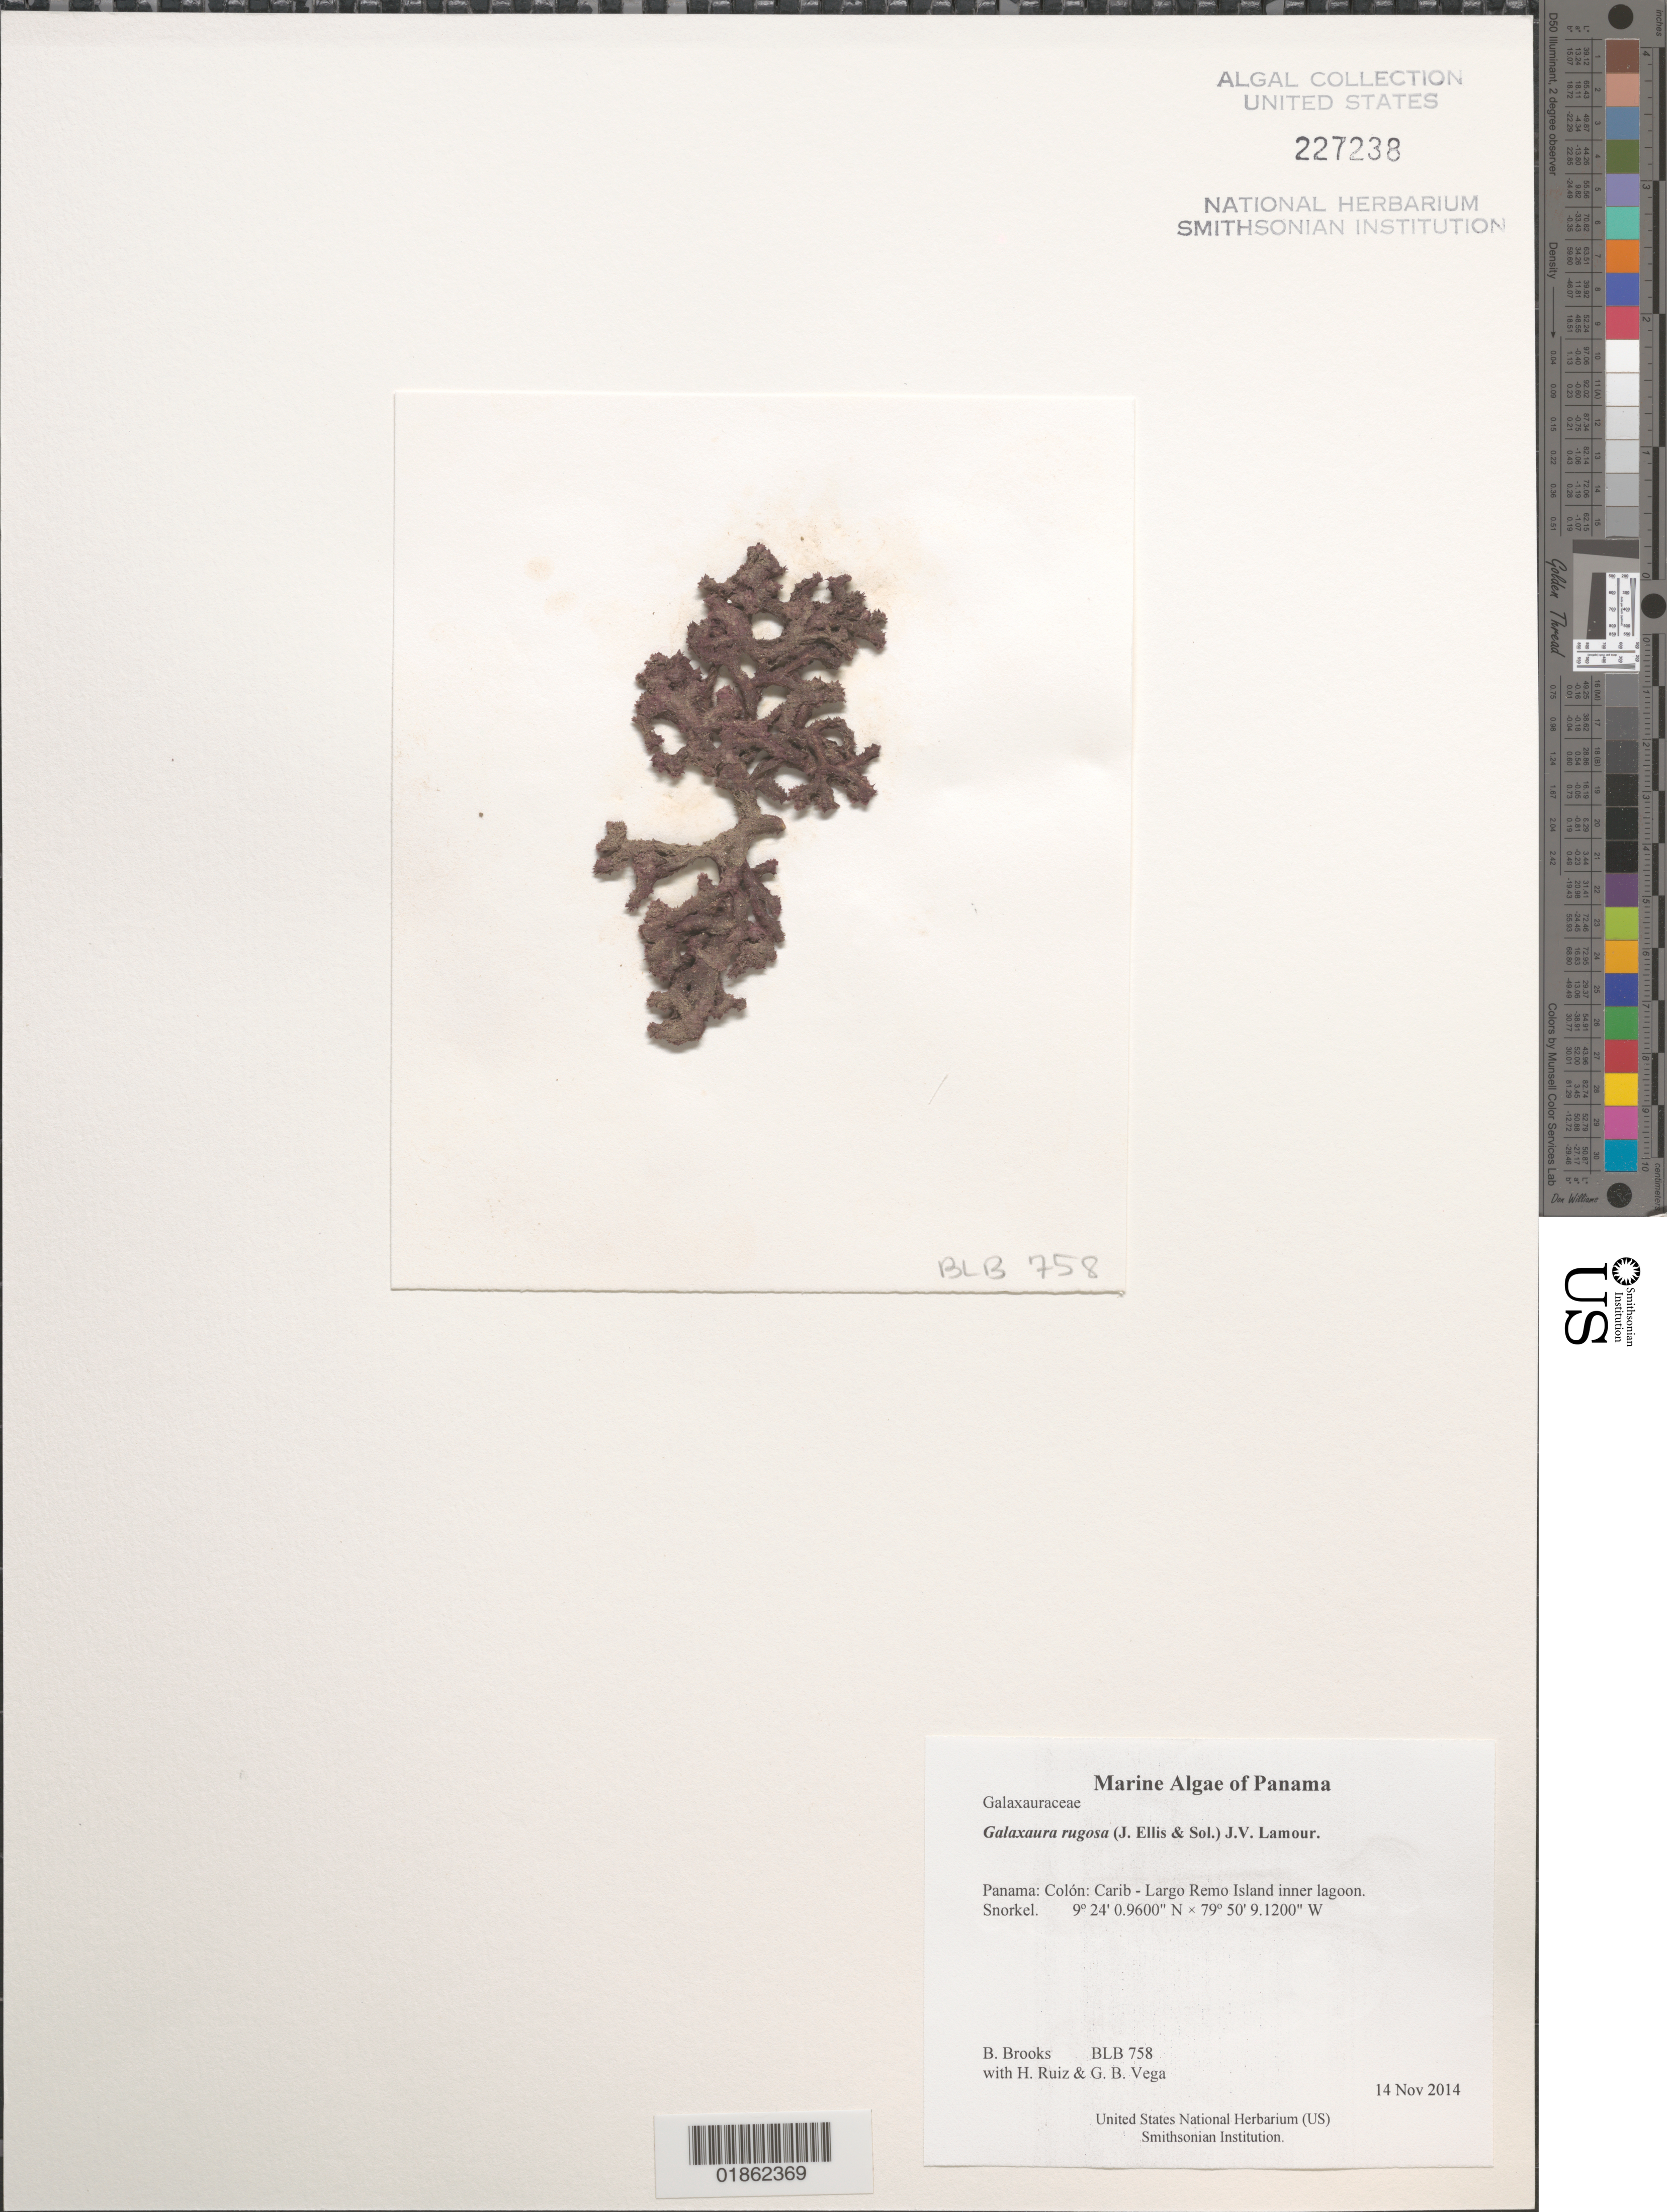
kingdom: Plantae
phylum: Rhodophyta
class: Florideophyceae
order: Nemaliales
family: Galaxauraceae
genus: Galaxaura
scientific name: Galaxaura rugosa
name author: (Ellis & Sol.) J.V.Lamouroux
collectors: B. Brooks, H. Ruiz & G. B. Vega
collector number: BLB 758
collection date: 2014-11-14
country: Panama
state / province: Colón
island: Largo Remo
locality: Carib - Largo Remo Island inner lagoon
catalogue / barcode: US 227238